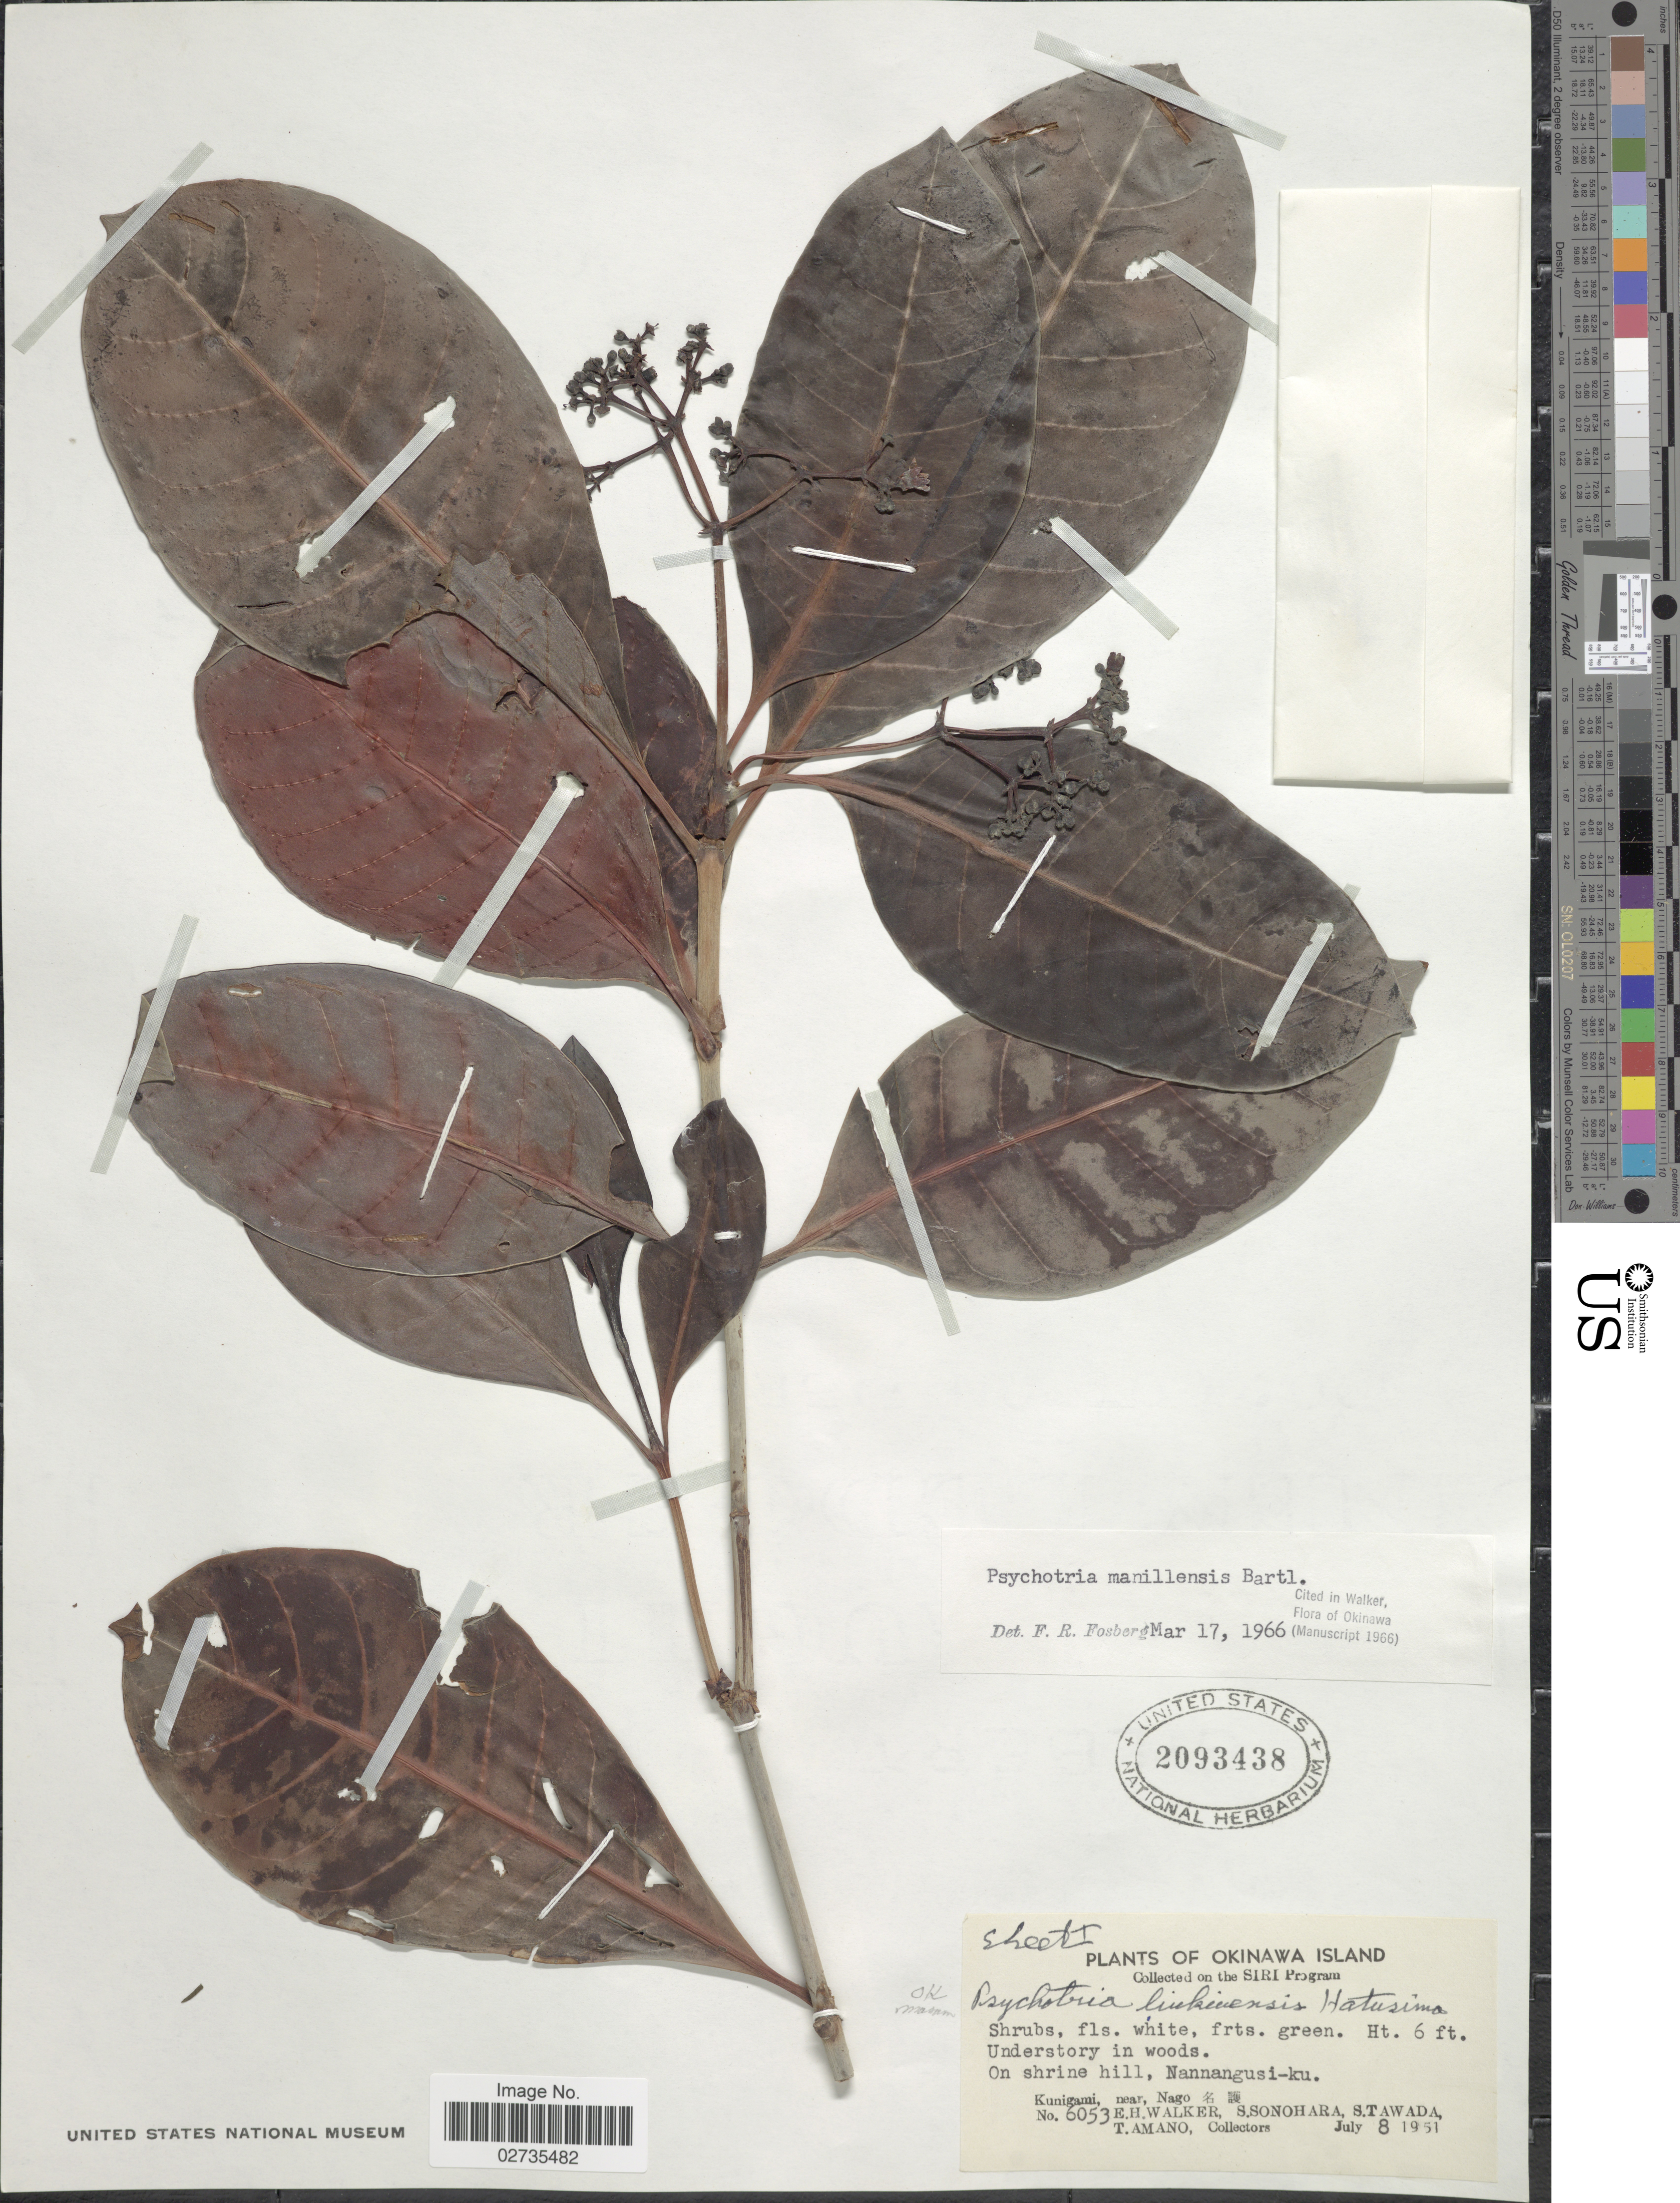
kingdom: Plantae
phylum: Tracheophyta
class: Magnoliopsida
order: Gentianales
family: Rubiaceae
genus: Psychotria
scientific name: Psychotria manillensis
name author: Bartl. ex DC.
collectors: E. H. Walker, S. Sonohara, S. Tawada & T. Amano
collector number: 6053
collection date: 1951-07-08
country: Japan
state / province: Okinawa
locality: Kunigami, near Nago. On shrine hill, Nannangusi-ku.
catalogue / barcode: US 2093438